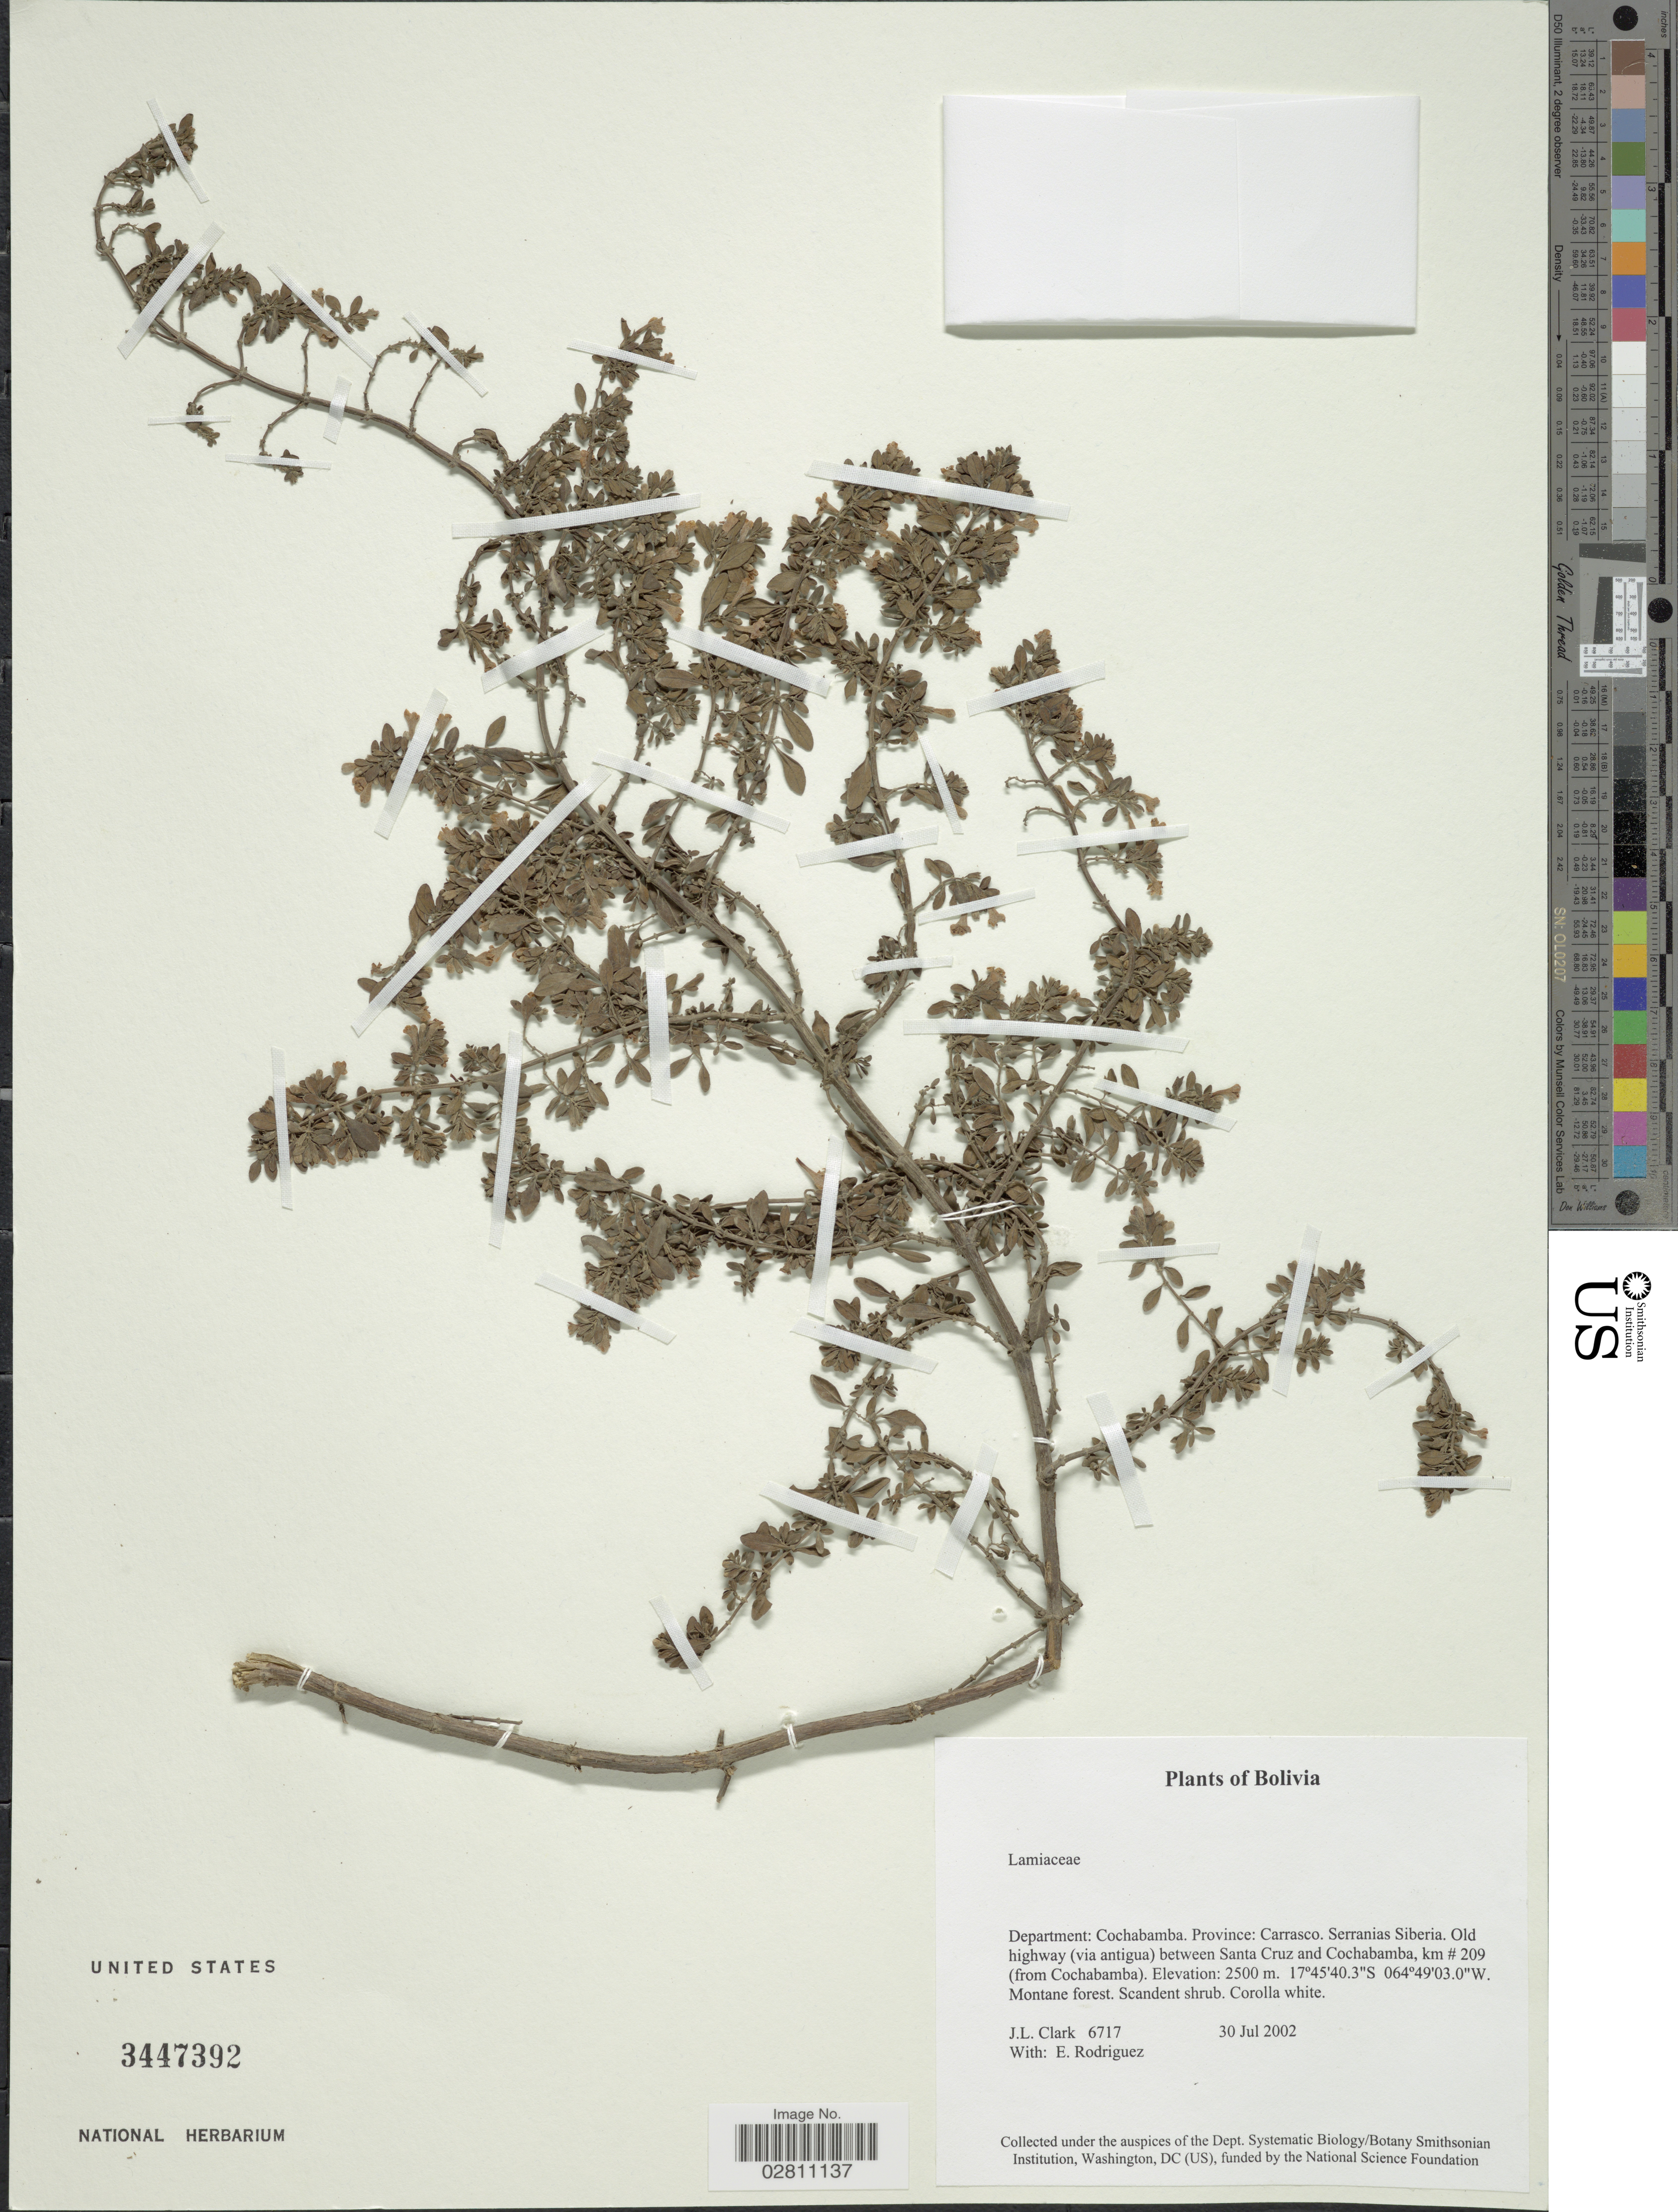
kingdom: Plantae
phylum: Tracheophyta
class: Magnoliopsida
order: Lamiales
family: Lamiaceae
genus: Clinopodium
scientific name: Clinopodium sp.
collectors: J. L. Clark & E. Rodriguez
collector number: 6717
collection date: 2002-07-30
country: Bolivia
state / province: Cochabamba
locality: Department: Cochabamba, Province: Carrasco, Serranias Siberia, Old highway (via antigua) between Santa Cruz and Cochabamba, km #209 (from Cochabamba).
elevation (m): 2500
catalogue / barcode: US 3447392